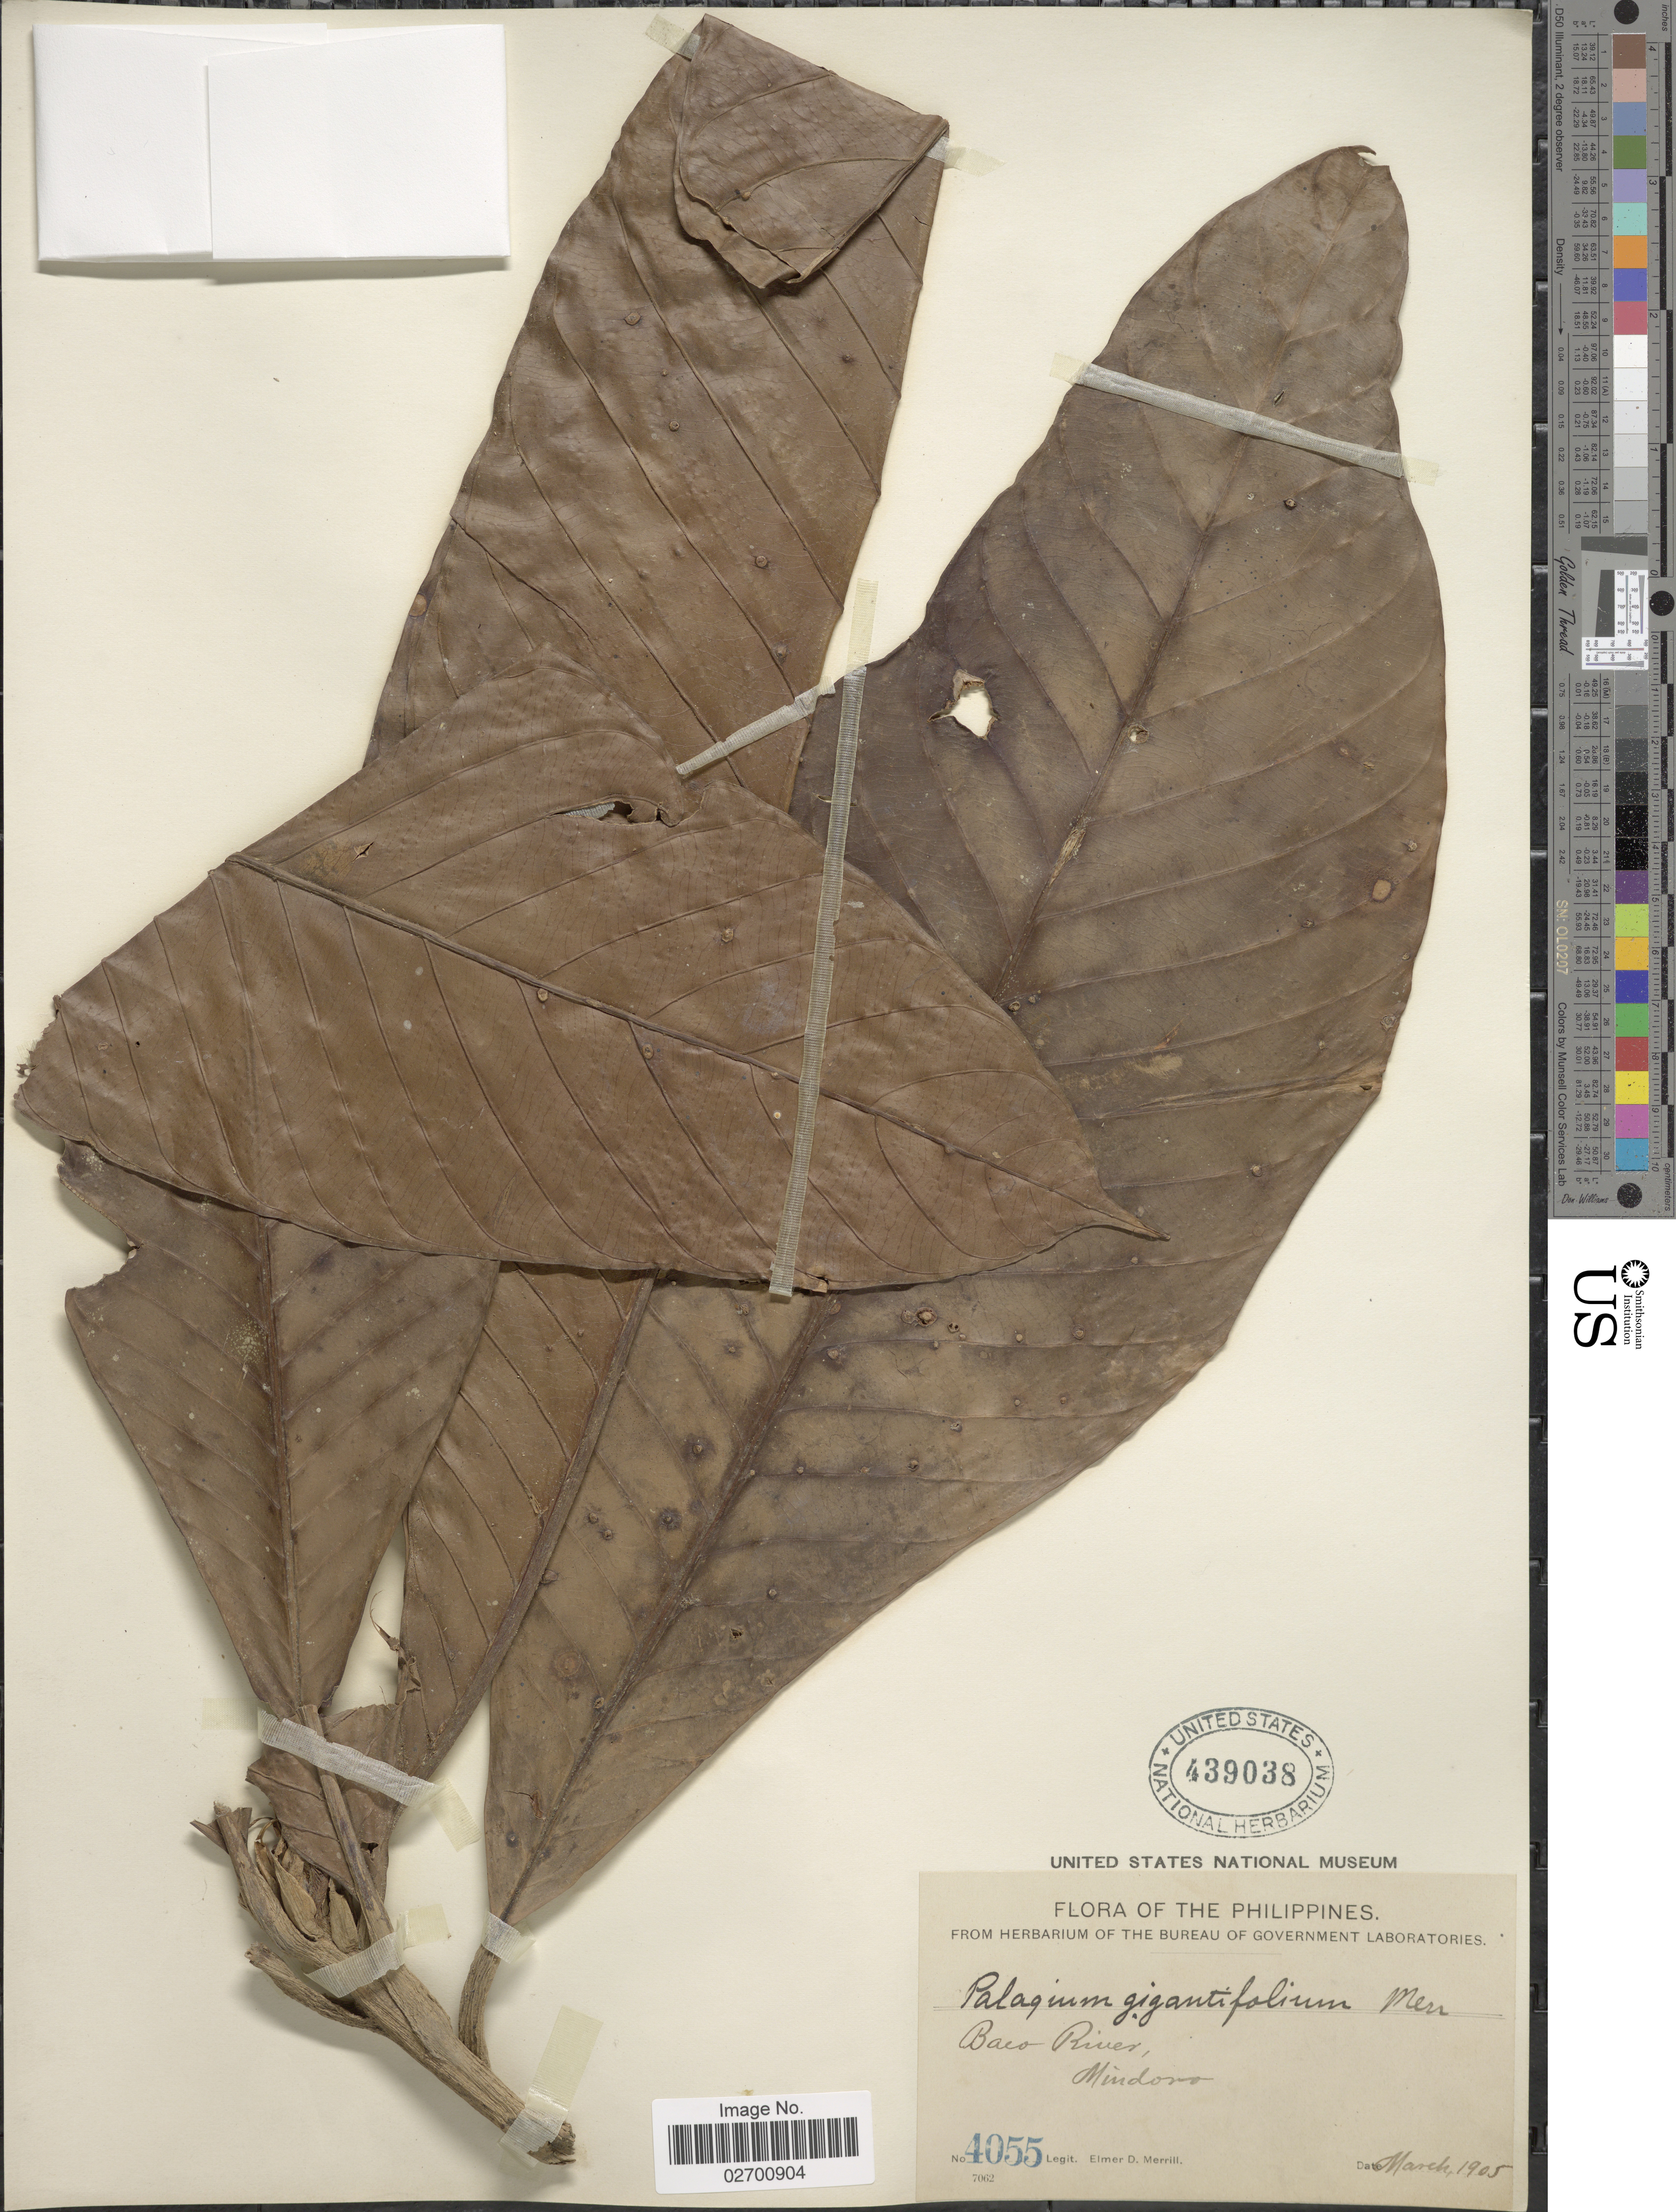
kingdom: Plantae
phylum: Tracheophyta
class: Magnoliopsida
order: Ericales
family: Sapotaceae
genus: Palaquium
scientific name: Palaquium gigantifolium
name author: Merr.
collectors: E. D. Merrill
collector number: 4055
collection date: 1905-03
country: Philippines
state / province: Mimaropa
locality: Baco River, Mindoro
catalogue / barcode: US 439038